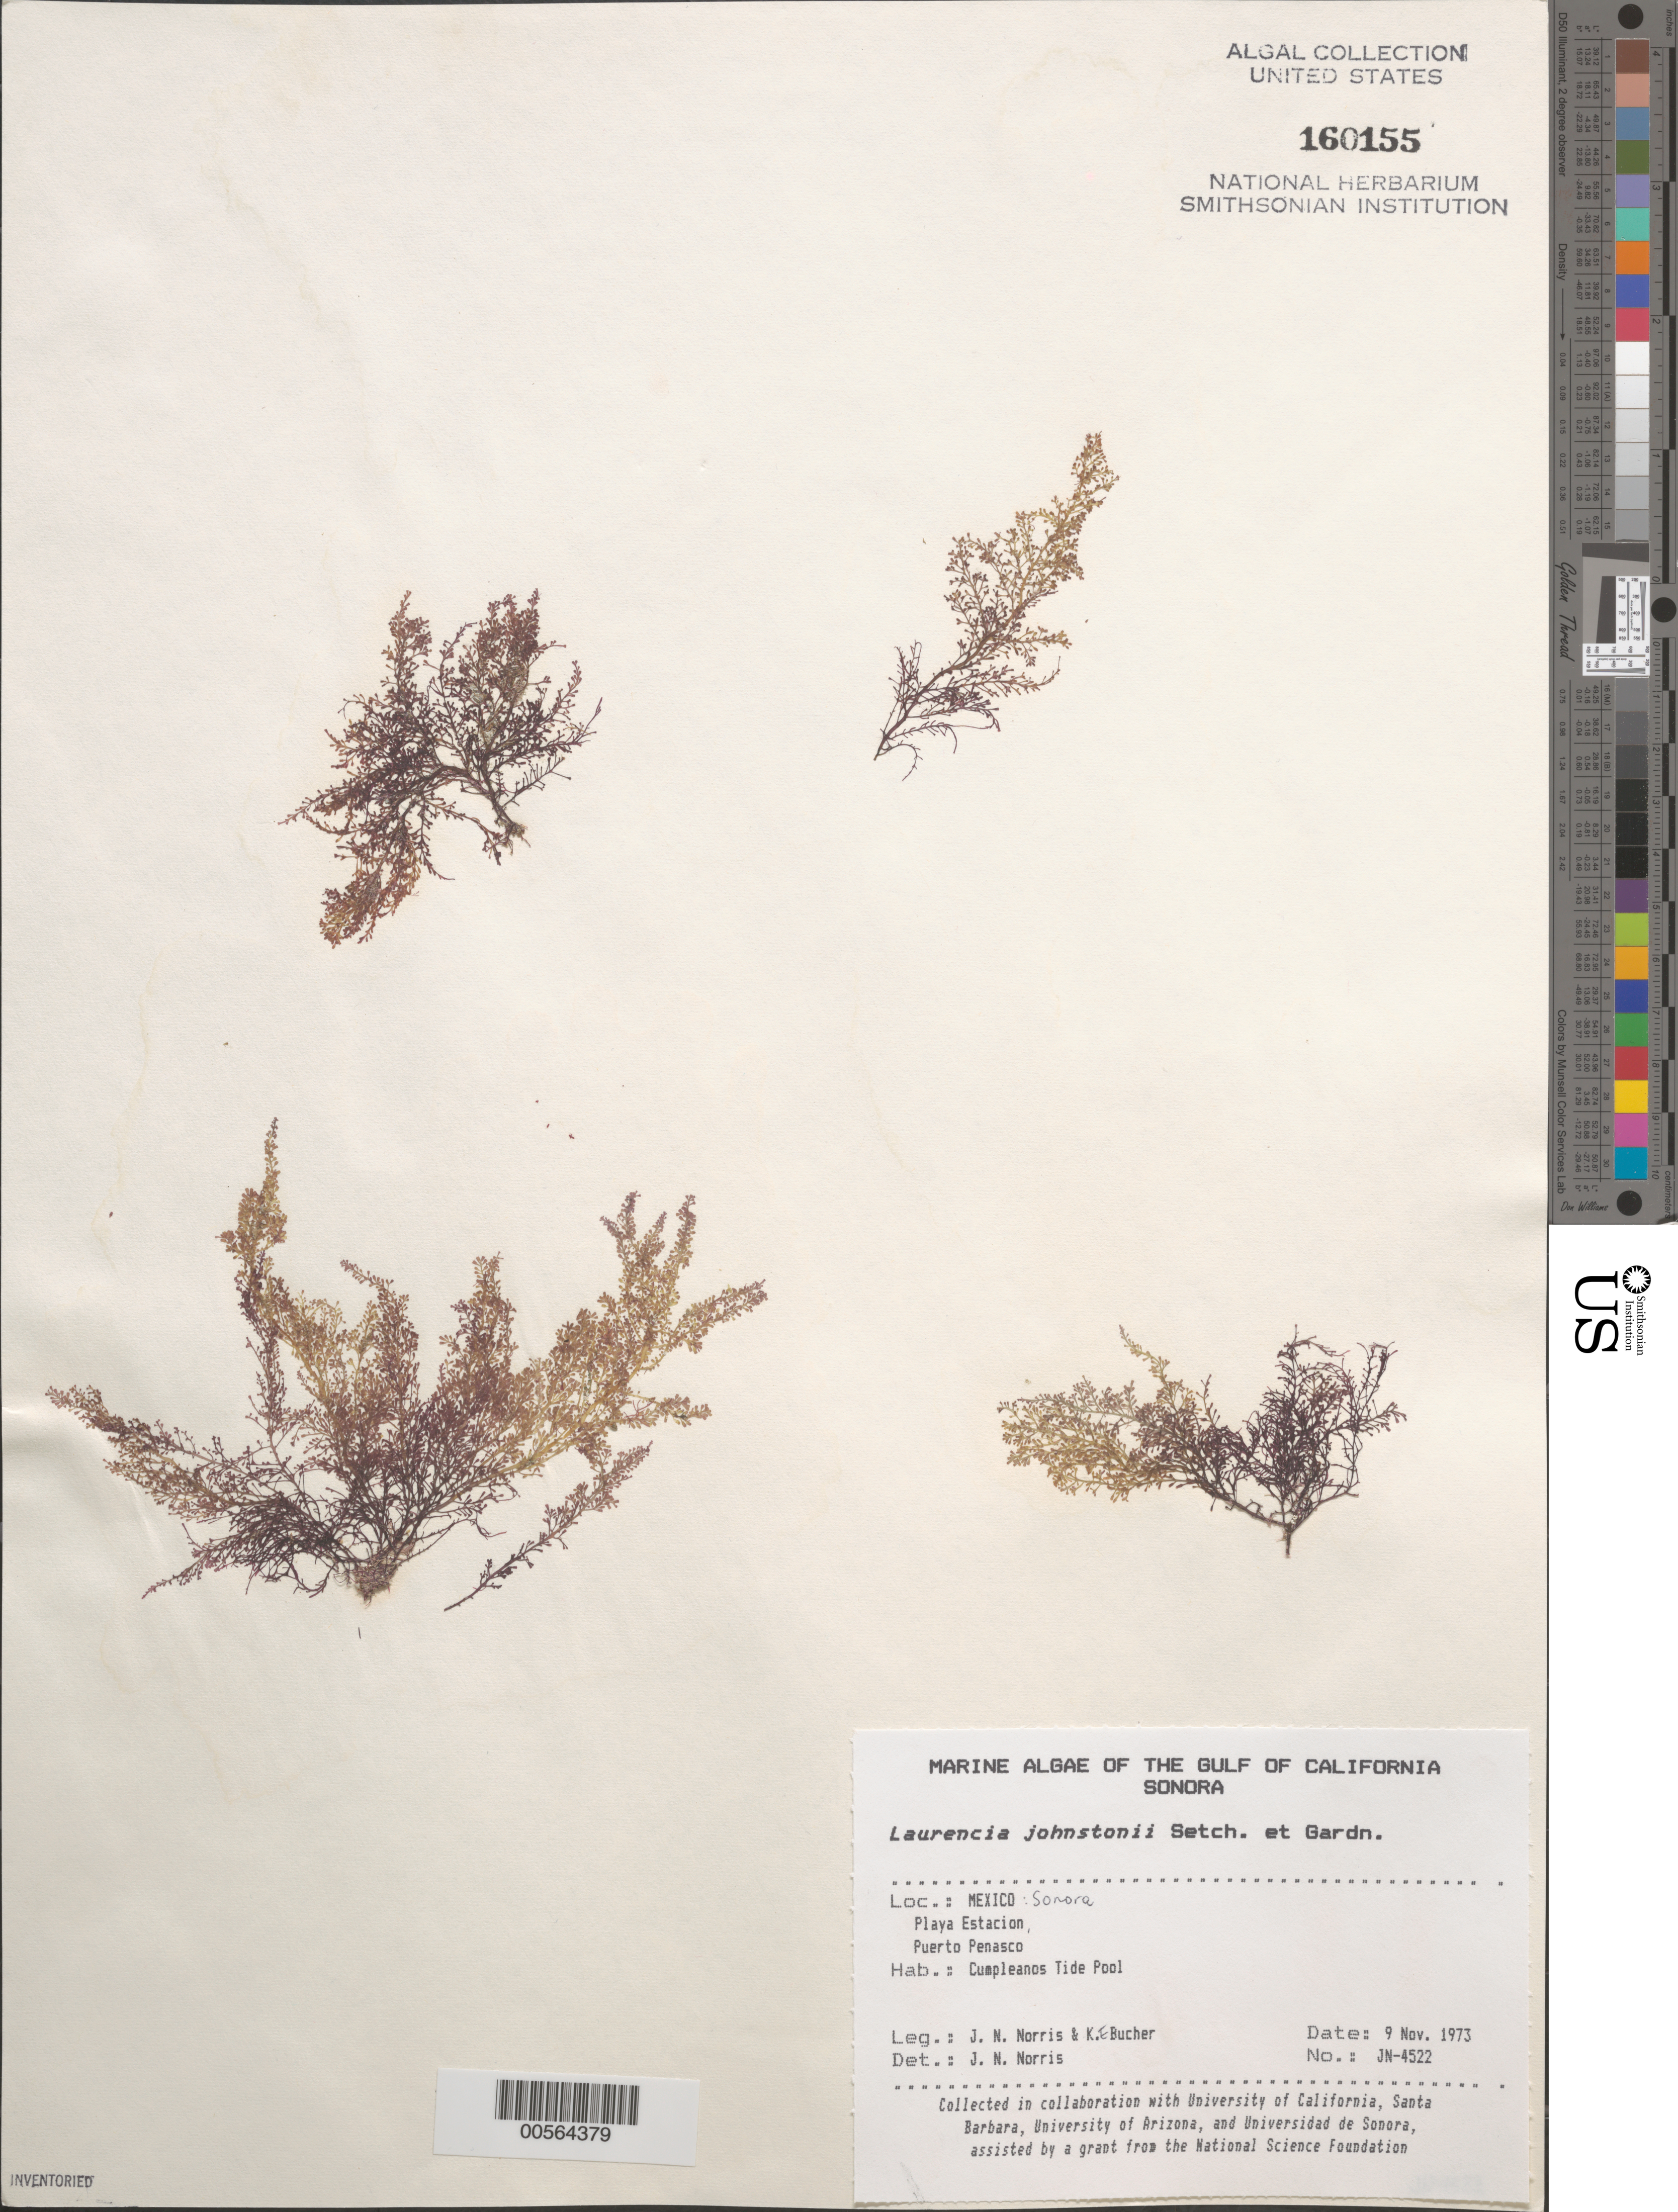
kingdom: Plantae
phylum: Rhodophyta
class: Florideophyceae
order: Ceramiales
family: Rhodomelaceae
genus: Laurencia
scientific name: Laurencia johnstonii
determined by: Norris, James N.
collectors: J. N. Norris & K. E. Bucher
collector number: JN-4522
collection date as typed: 09 Nov 1973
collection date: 1973-11-09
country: Mexico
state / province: Sonora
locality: Playa Estacion, Puerto Penasco, Cumpleanos Tide Pool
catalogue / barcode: US 160155